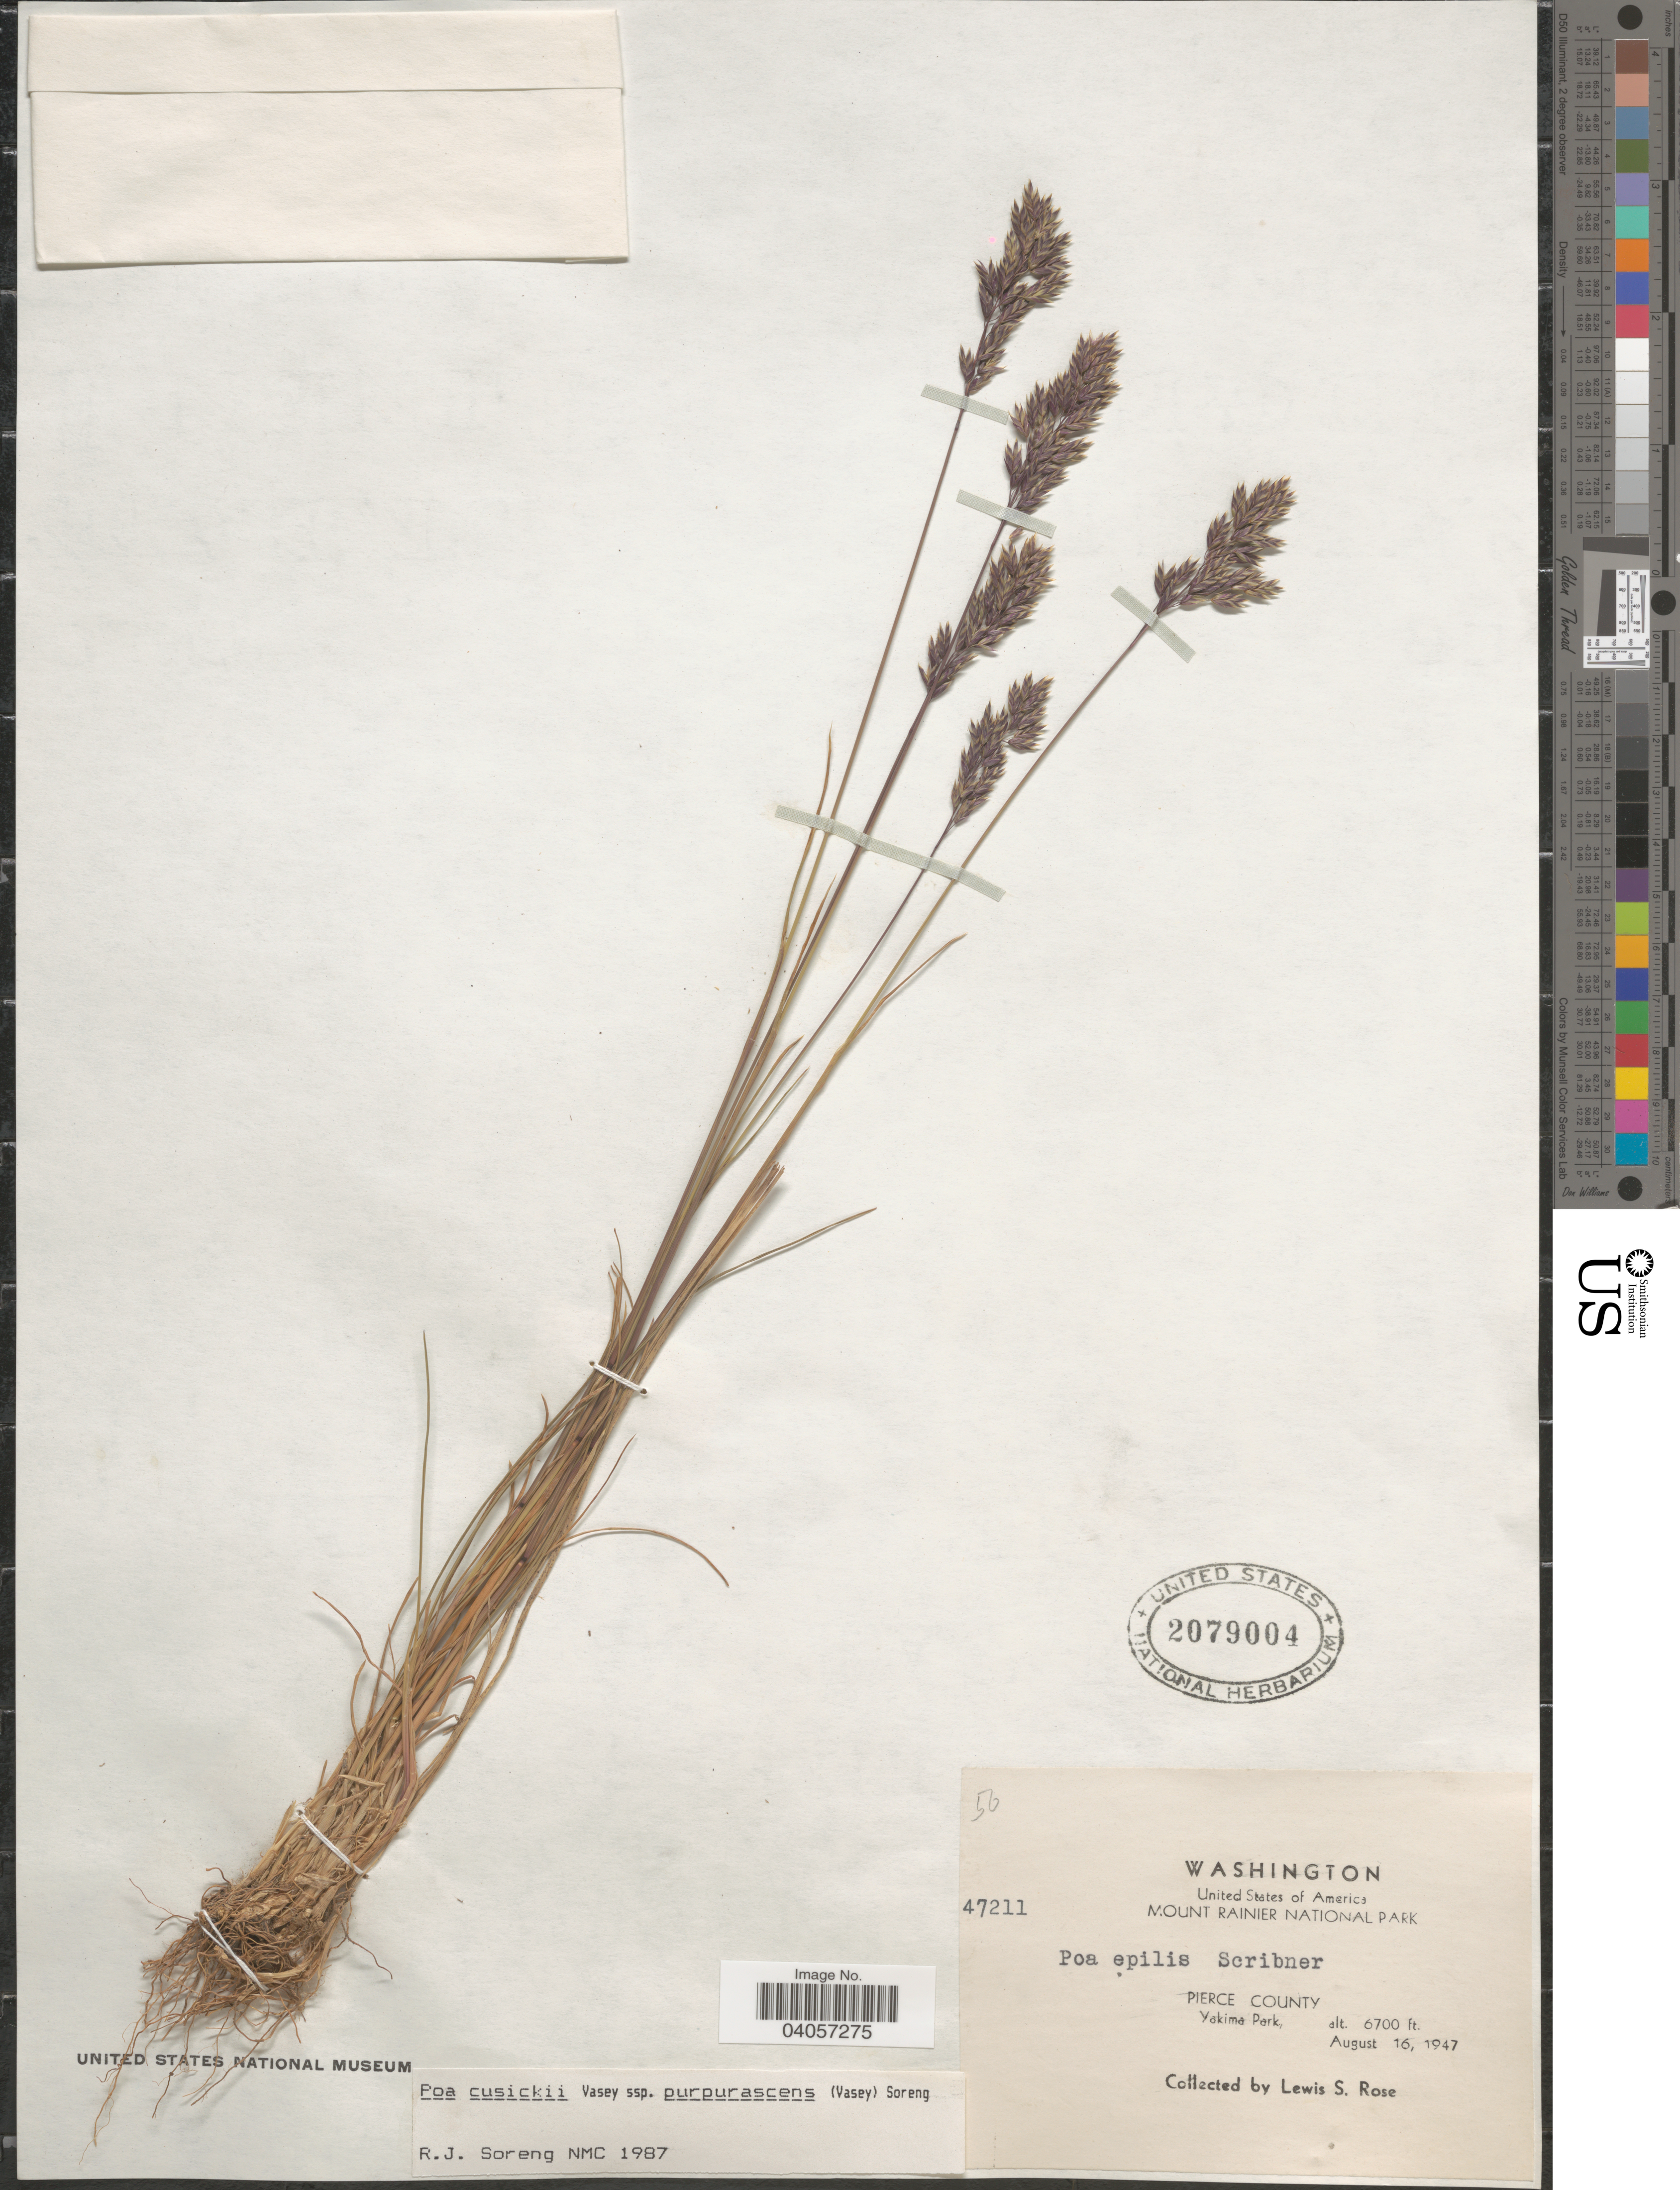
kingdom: Plantae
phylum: Tracheophyta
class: Liliopsida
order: Poales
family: Poaceae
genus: Poa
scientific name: Poa cusickii subsp. purpurascens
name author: (Vasey) Soreng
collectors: L. S. Rose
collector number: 47211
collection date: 1947-08-16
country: United States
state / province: Washington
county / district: Pierce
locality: Mount Rainier National Park. Pierce County. Yakima Park.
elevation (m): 2042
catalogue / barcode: US 2079004